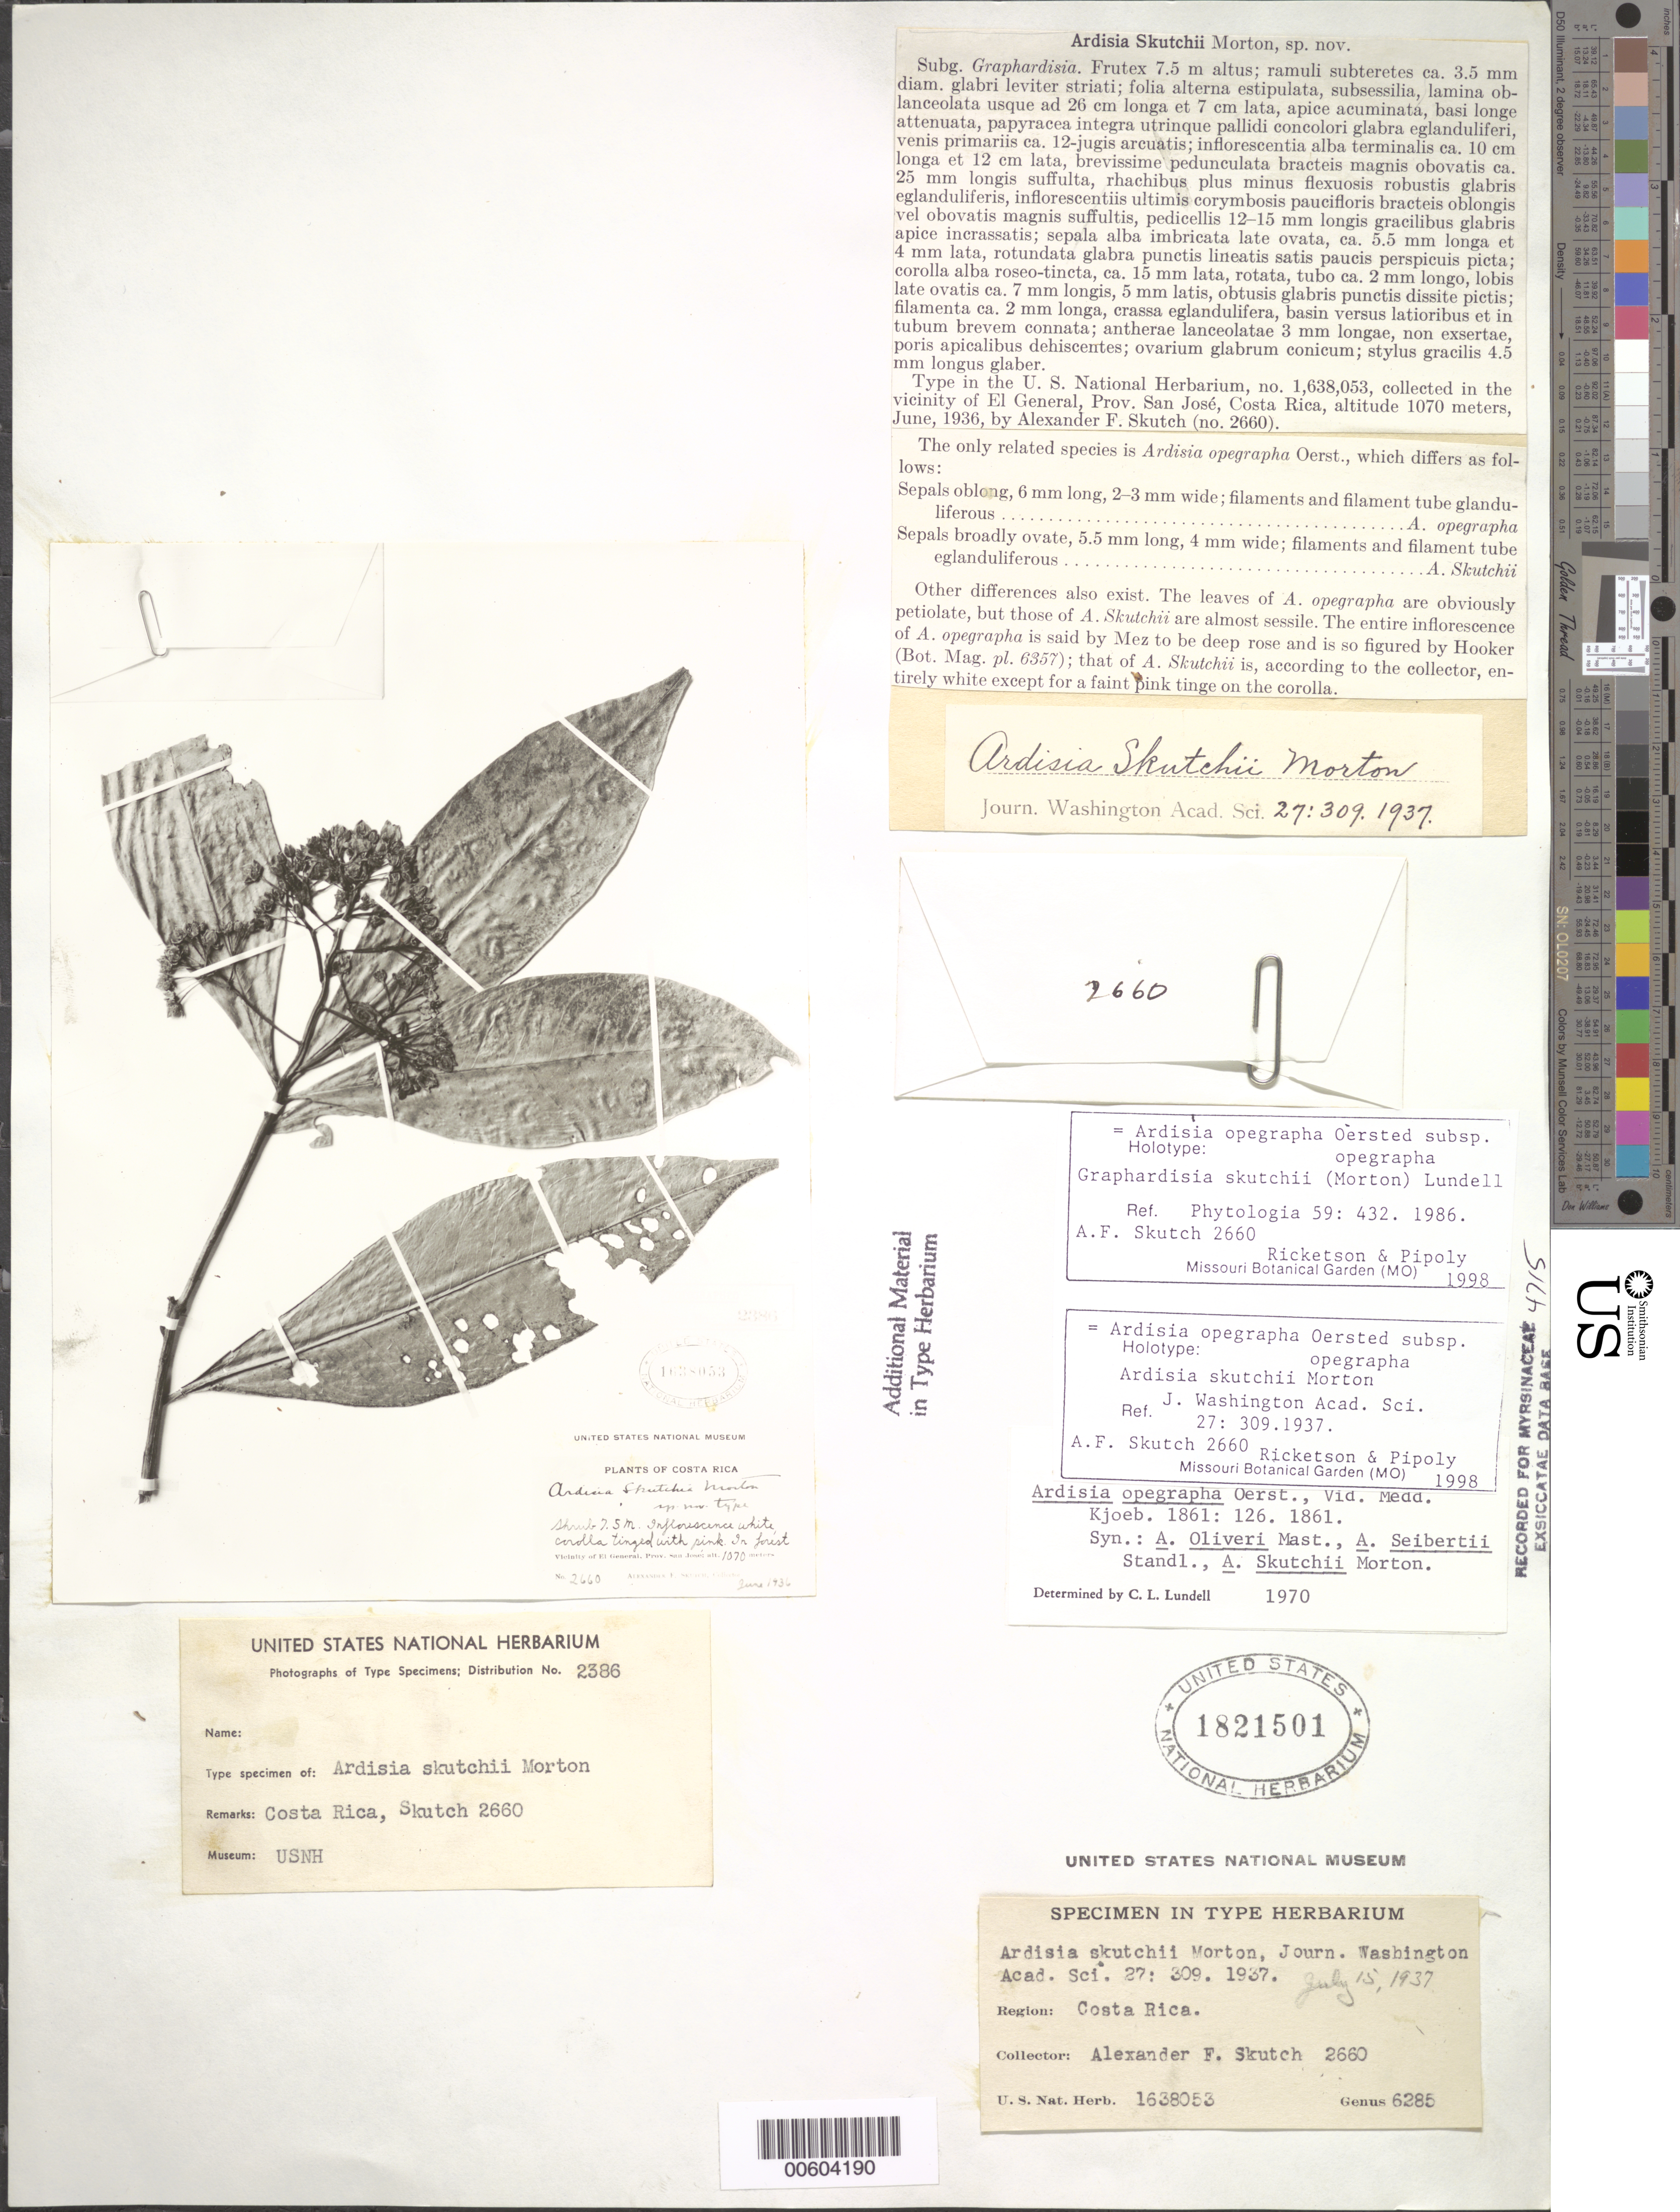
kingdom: Plantae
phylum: Tracheophyta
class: Magnoliopsida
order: Ericales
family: Primulaceae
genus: Ardisia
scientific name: Ardisia opegrapha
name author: Oerst.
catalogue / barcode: US 1821501-2